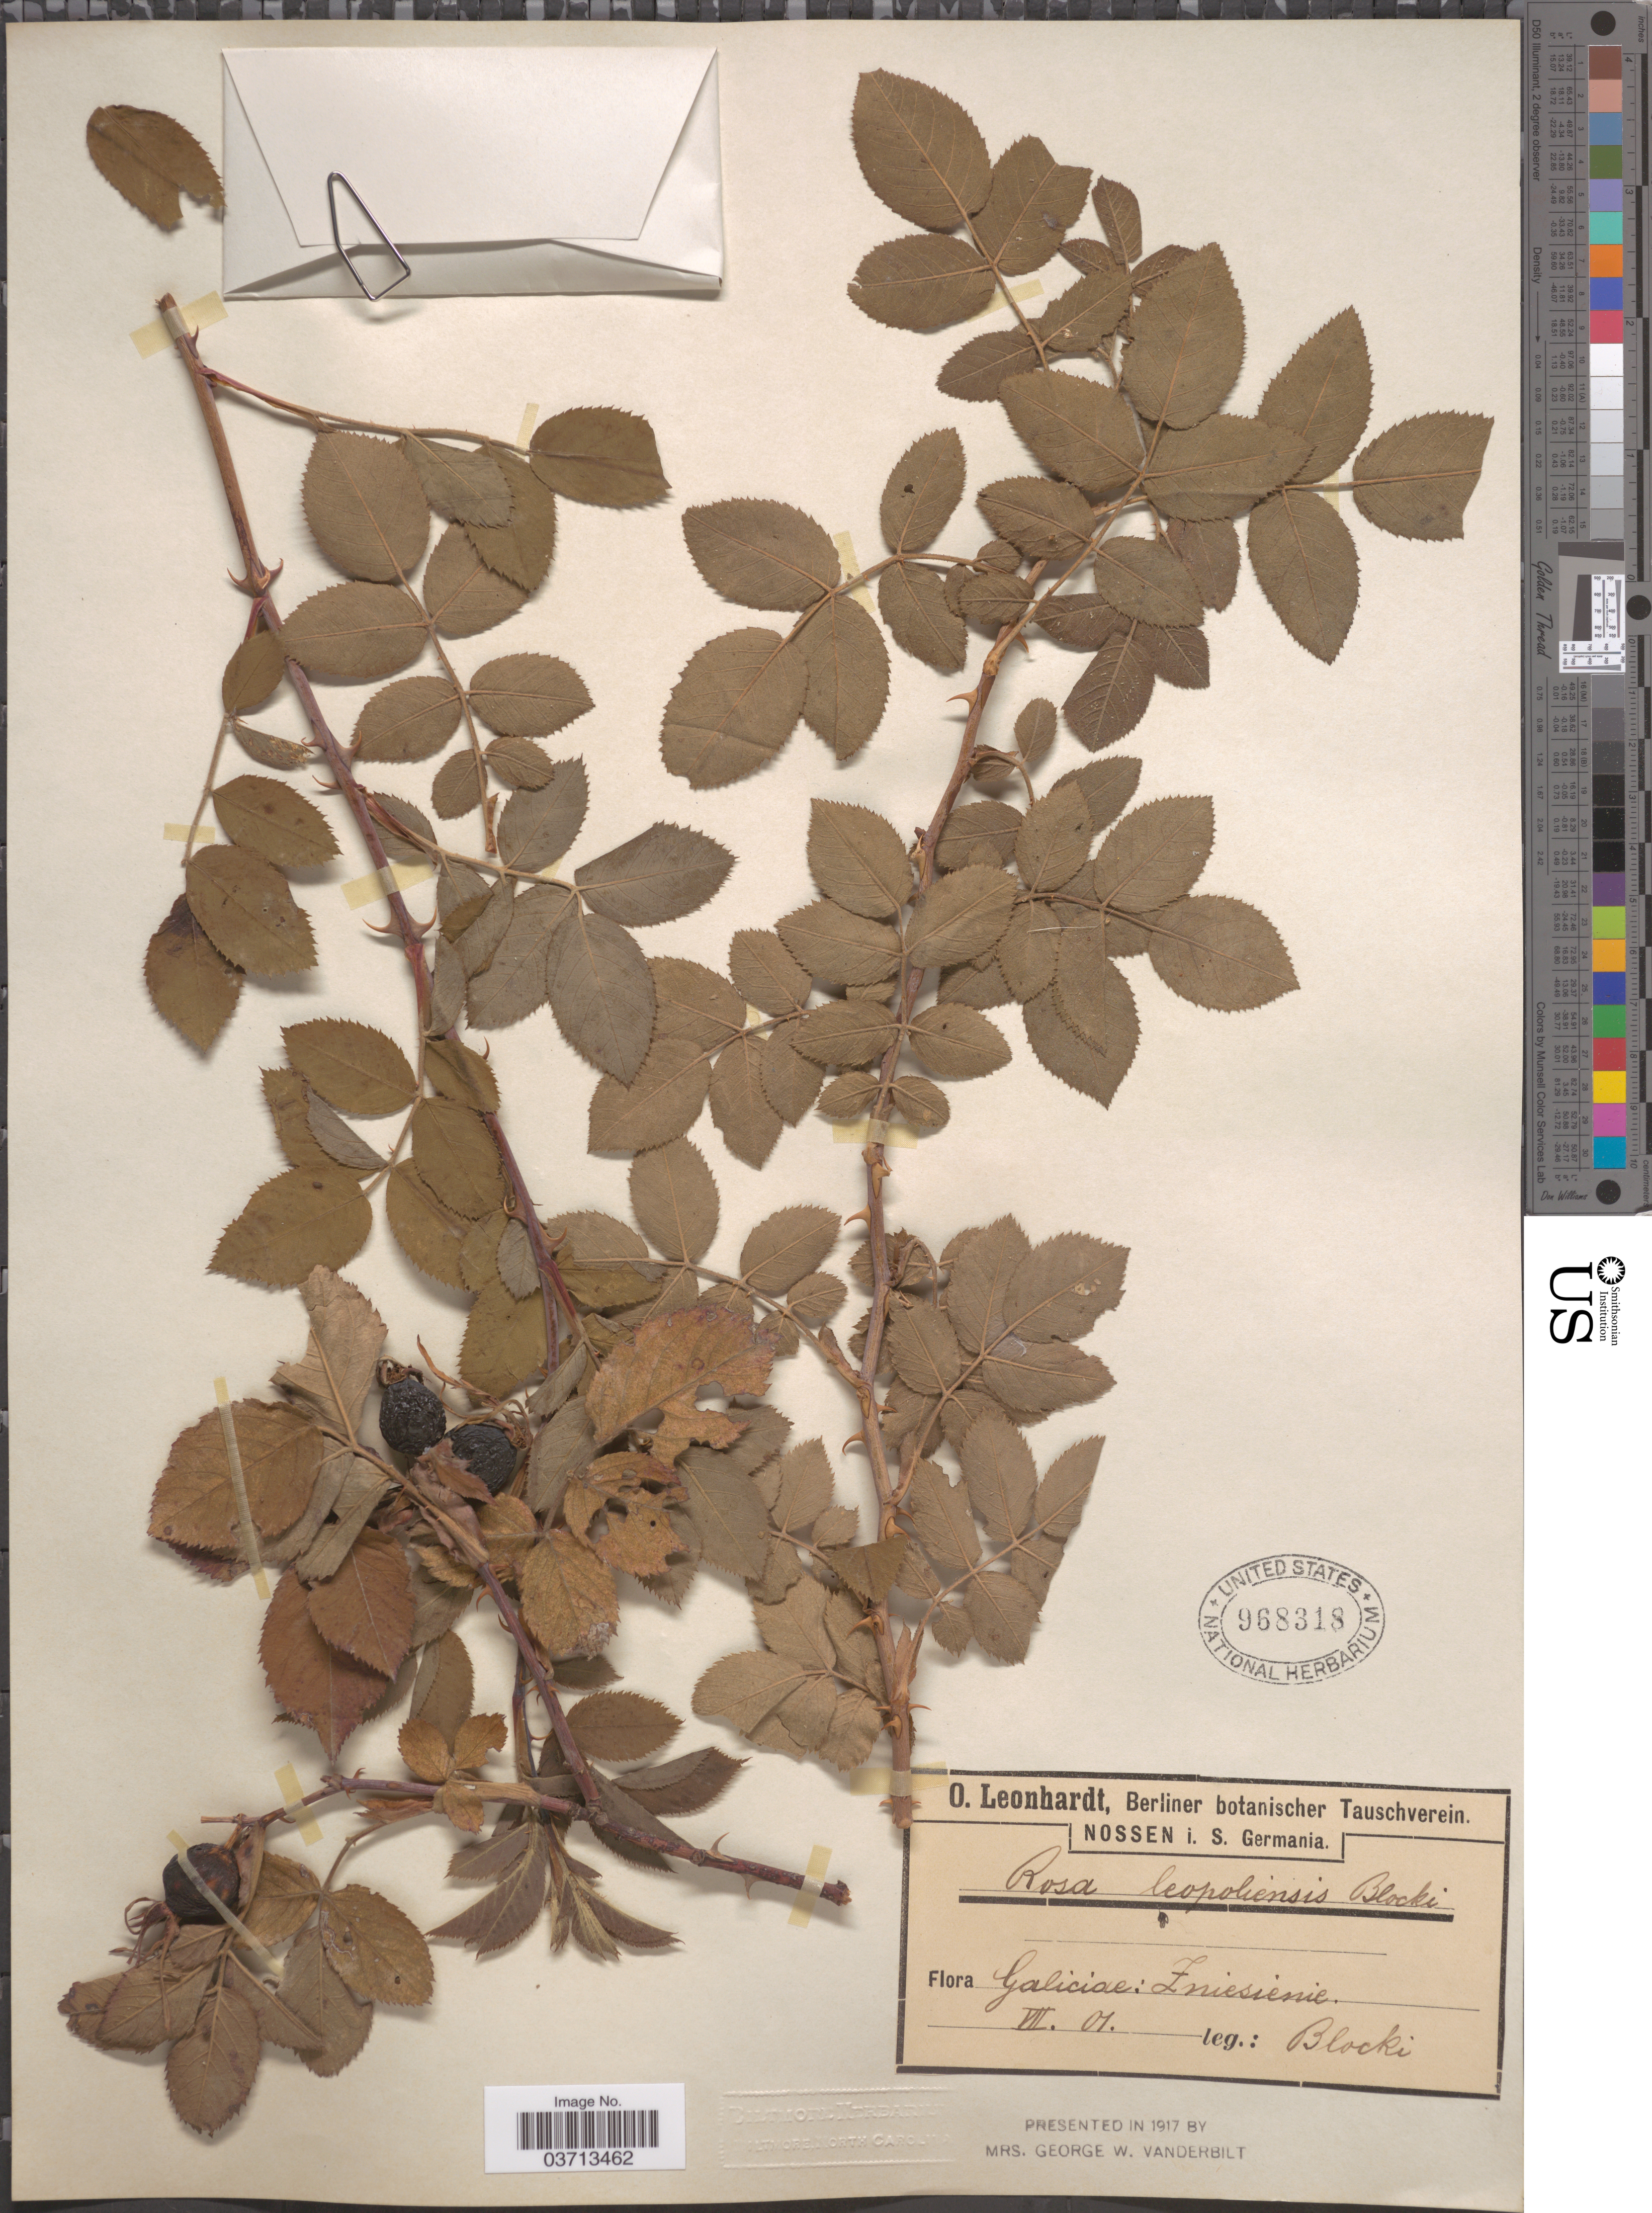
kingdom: Plantae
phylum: Tracheophyta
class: Magnoliopsida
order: Rosales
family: Rosaceae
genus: Rosa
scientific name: Rosa leopoliensis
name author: Blocki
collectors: Blocki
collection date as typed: Transcribed d/m/y: /7/1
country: Ukraine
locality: Galiciae: Zniesienie.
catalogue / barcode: US 968318